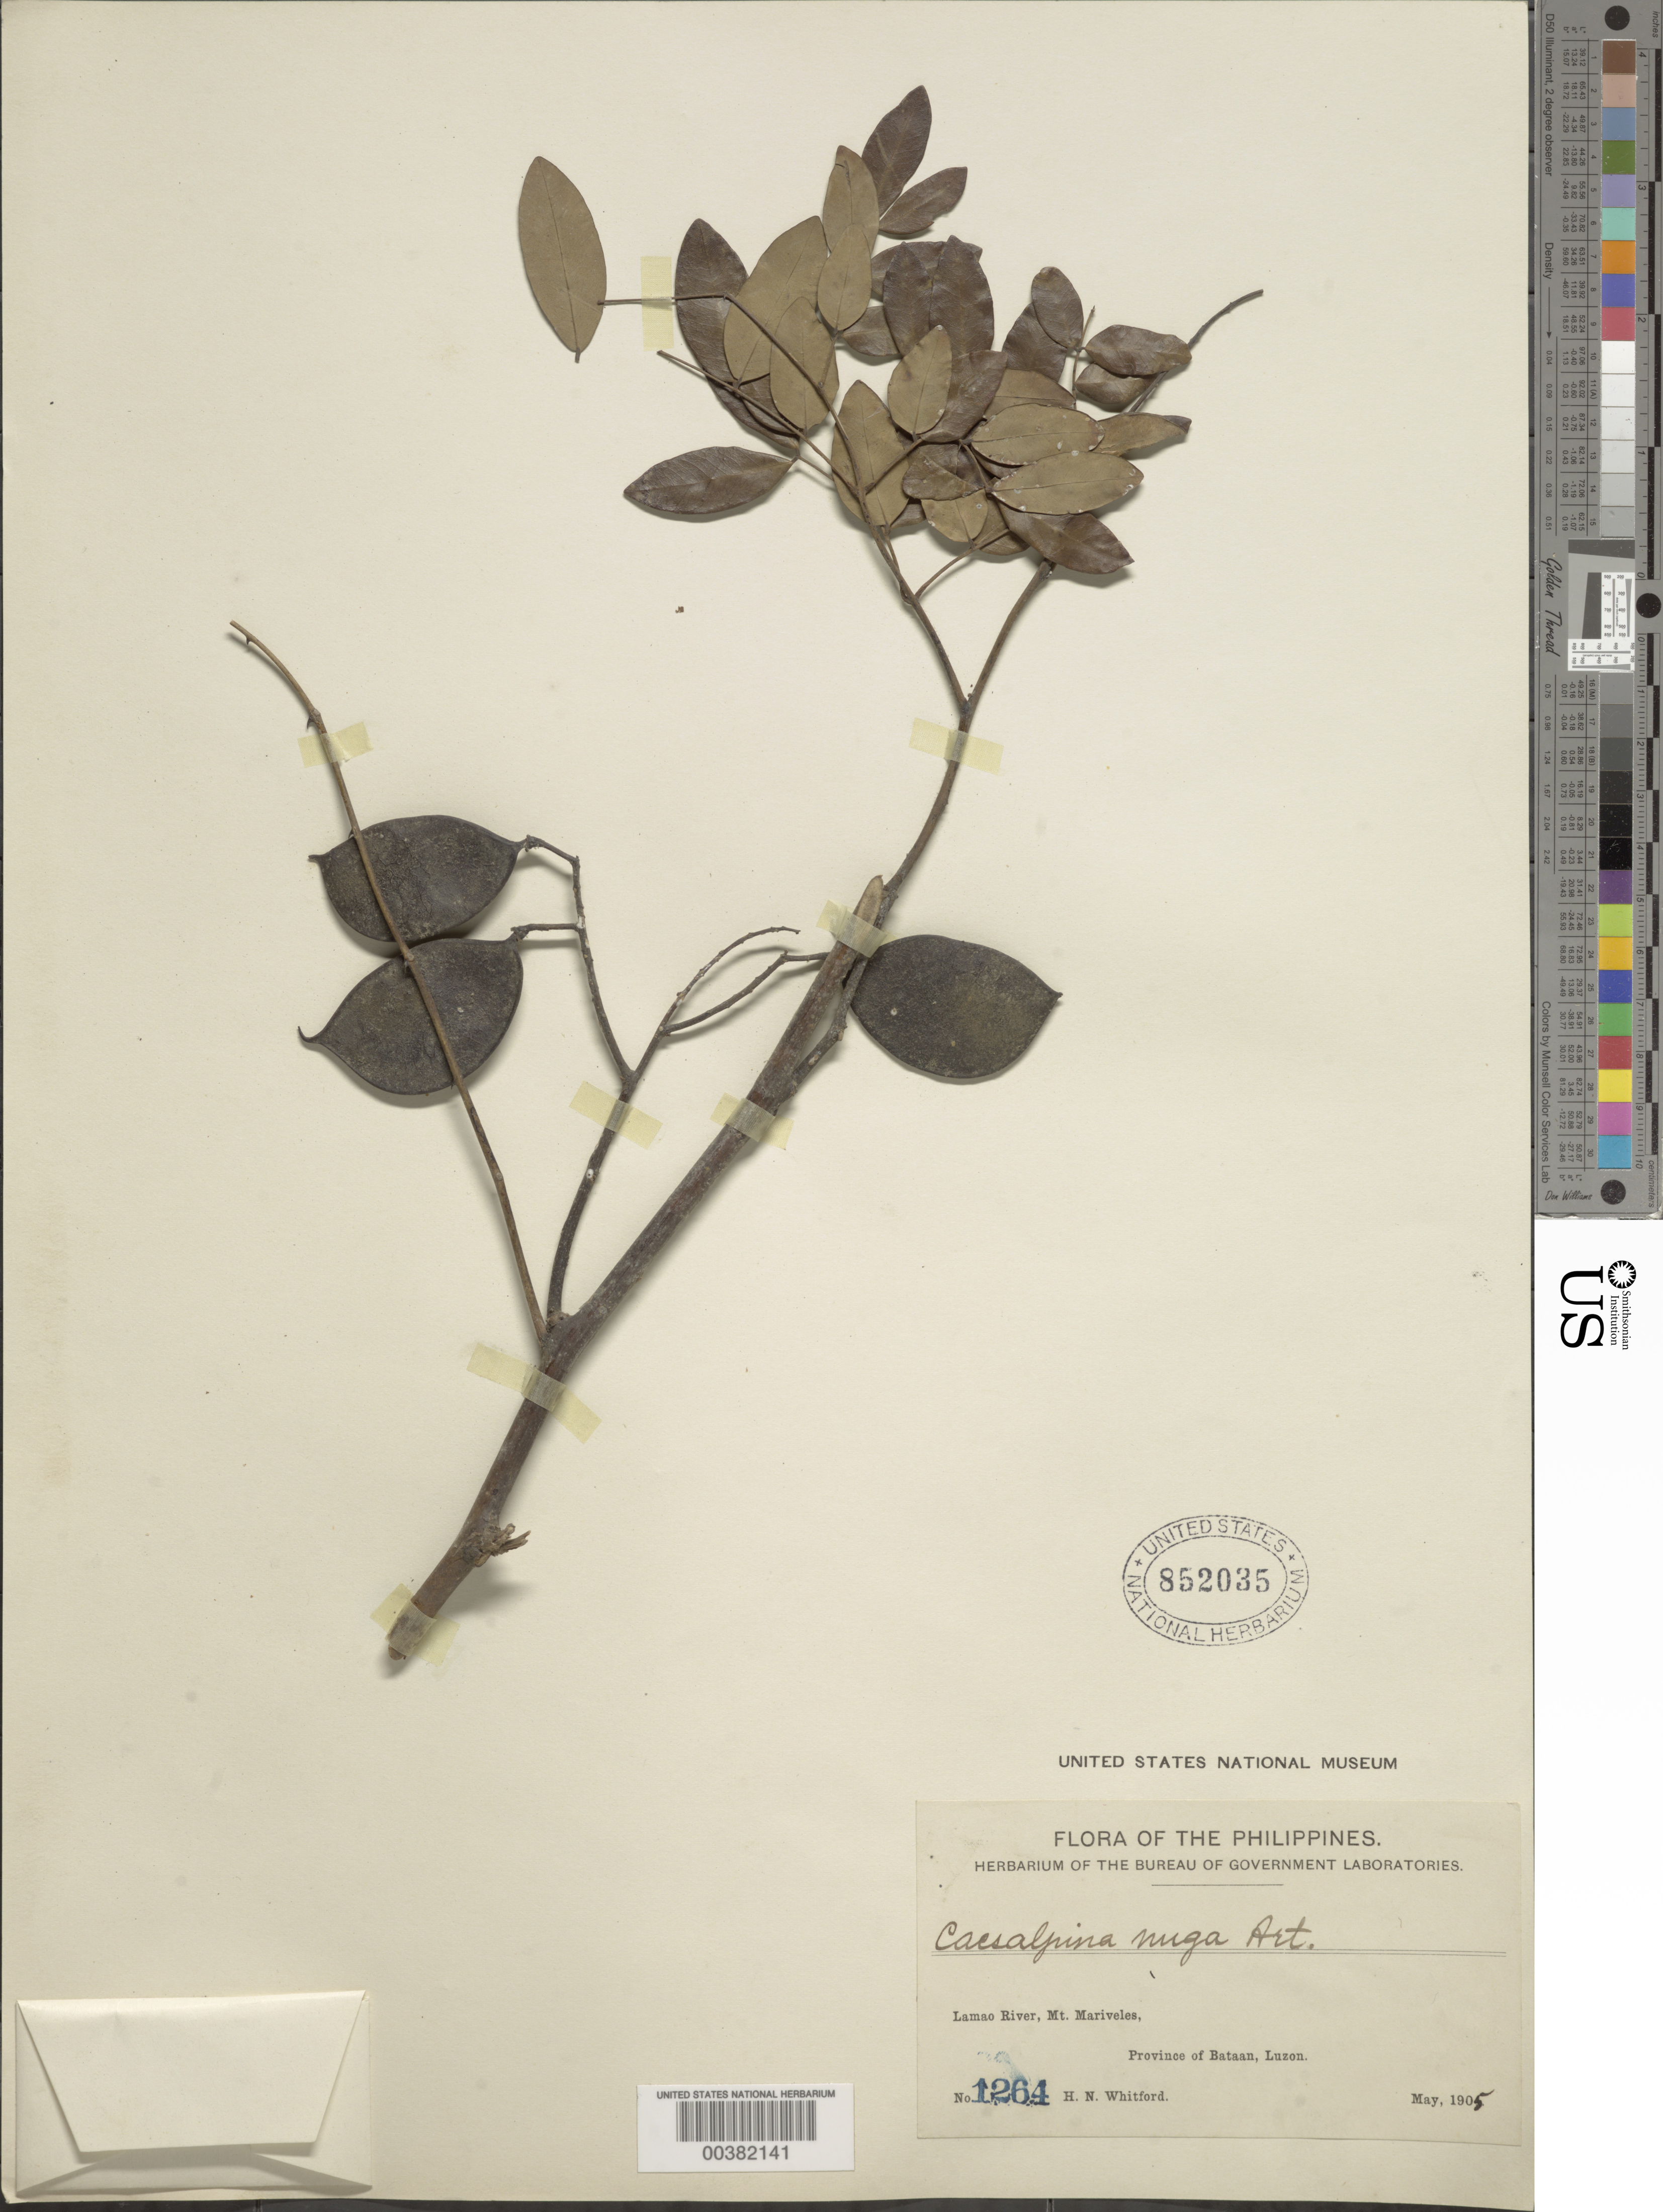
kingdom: Plantae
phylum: Tracheophyta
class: Magnoliopsida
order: Fabales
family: Fabaceae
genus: Ticanto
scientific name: Ticanto crista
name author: (L.) R. Clark & Gagnon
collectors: H. N. Whitford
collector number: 1264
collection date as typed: May 1905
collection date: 1905-05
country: Philippines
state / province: Central Luzon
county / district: Bataan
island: Luzon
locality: Lamao River, Mt. Mariveles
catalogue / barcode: US 852035